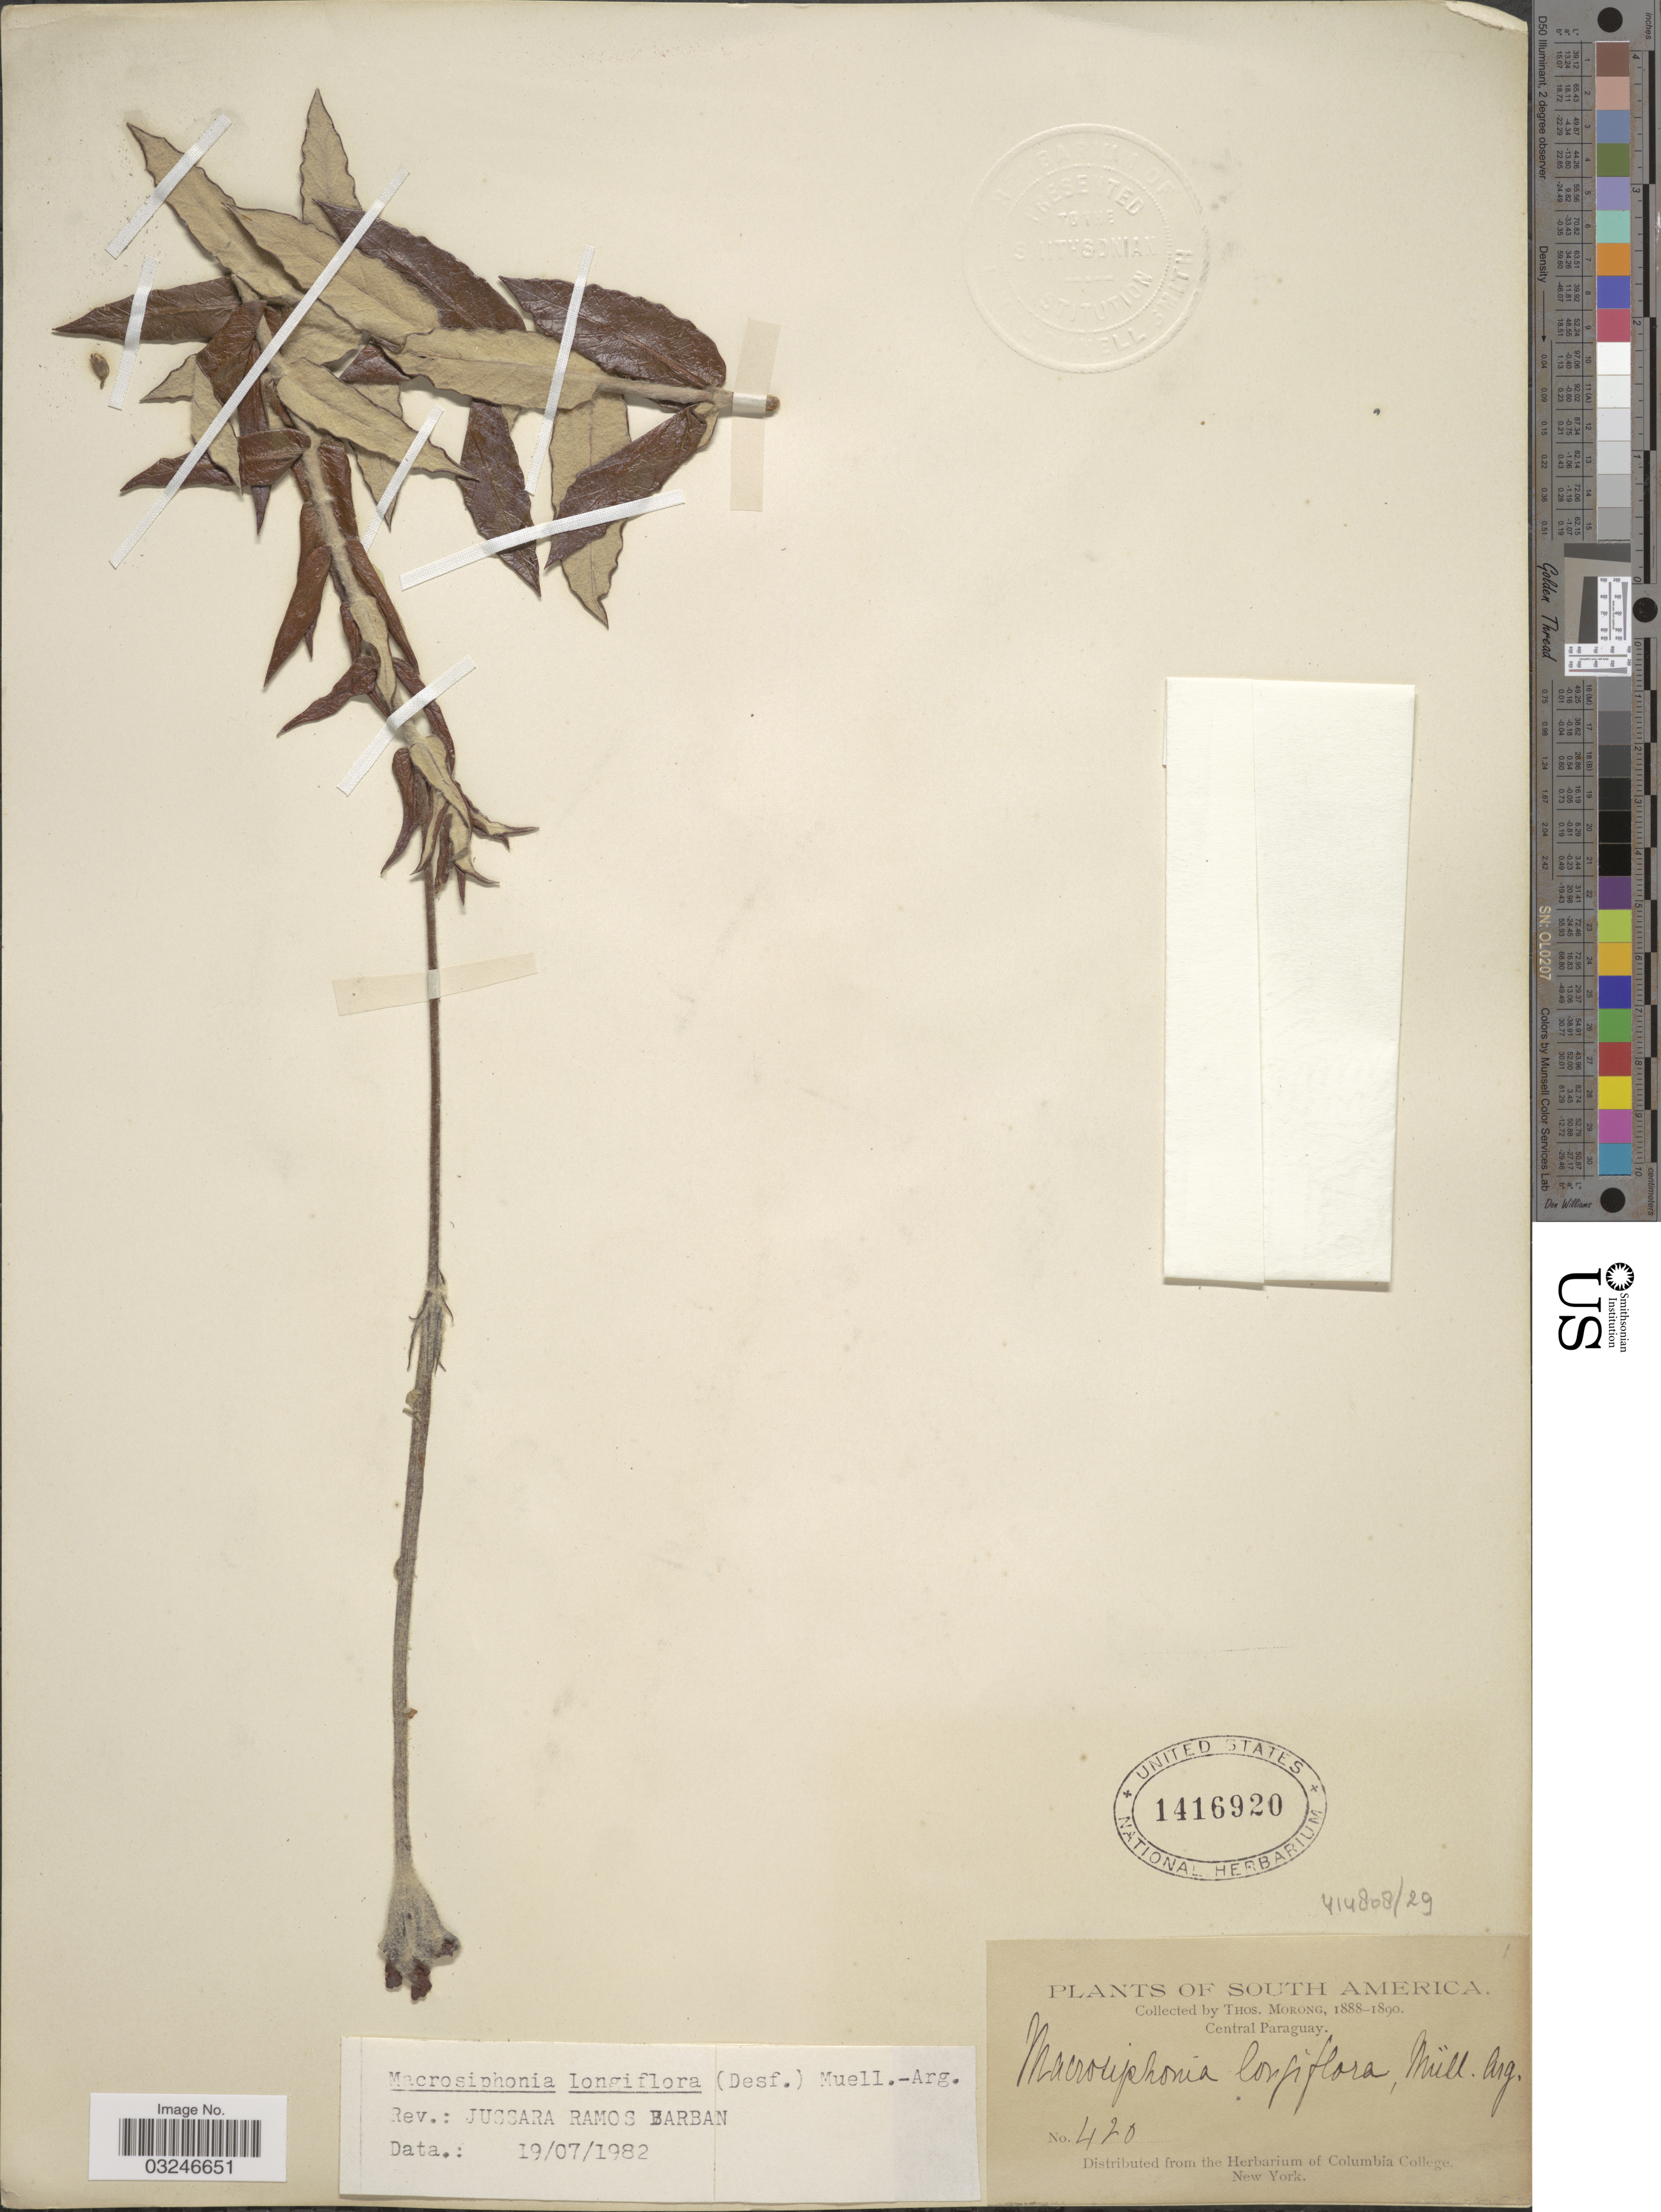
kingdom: Plantae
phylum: Tracheophyta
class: Magnoliopsida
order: Gentianales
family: Apocynaceae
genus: Macrosiphonia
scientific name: Macrosiphonia longiflora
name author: (Desf.) Müll. Arg.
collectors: ex herb. T. Morong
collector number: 420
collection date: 1888/1890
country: Paraguay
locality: Central Paraguay.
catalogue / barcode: US 1416920